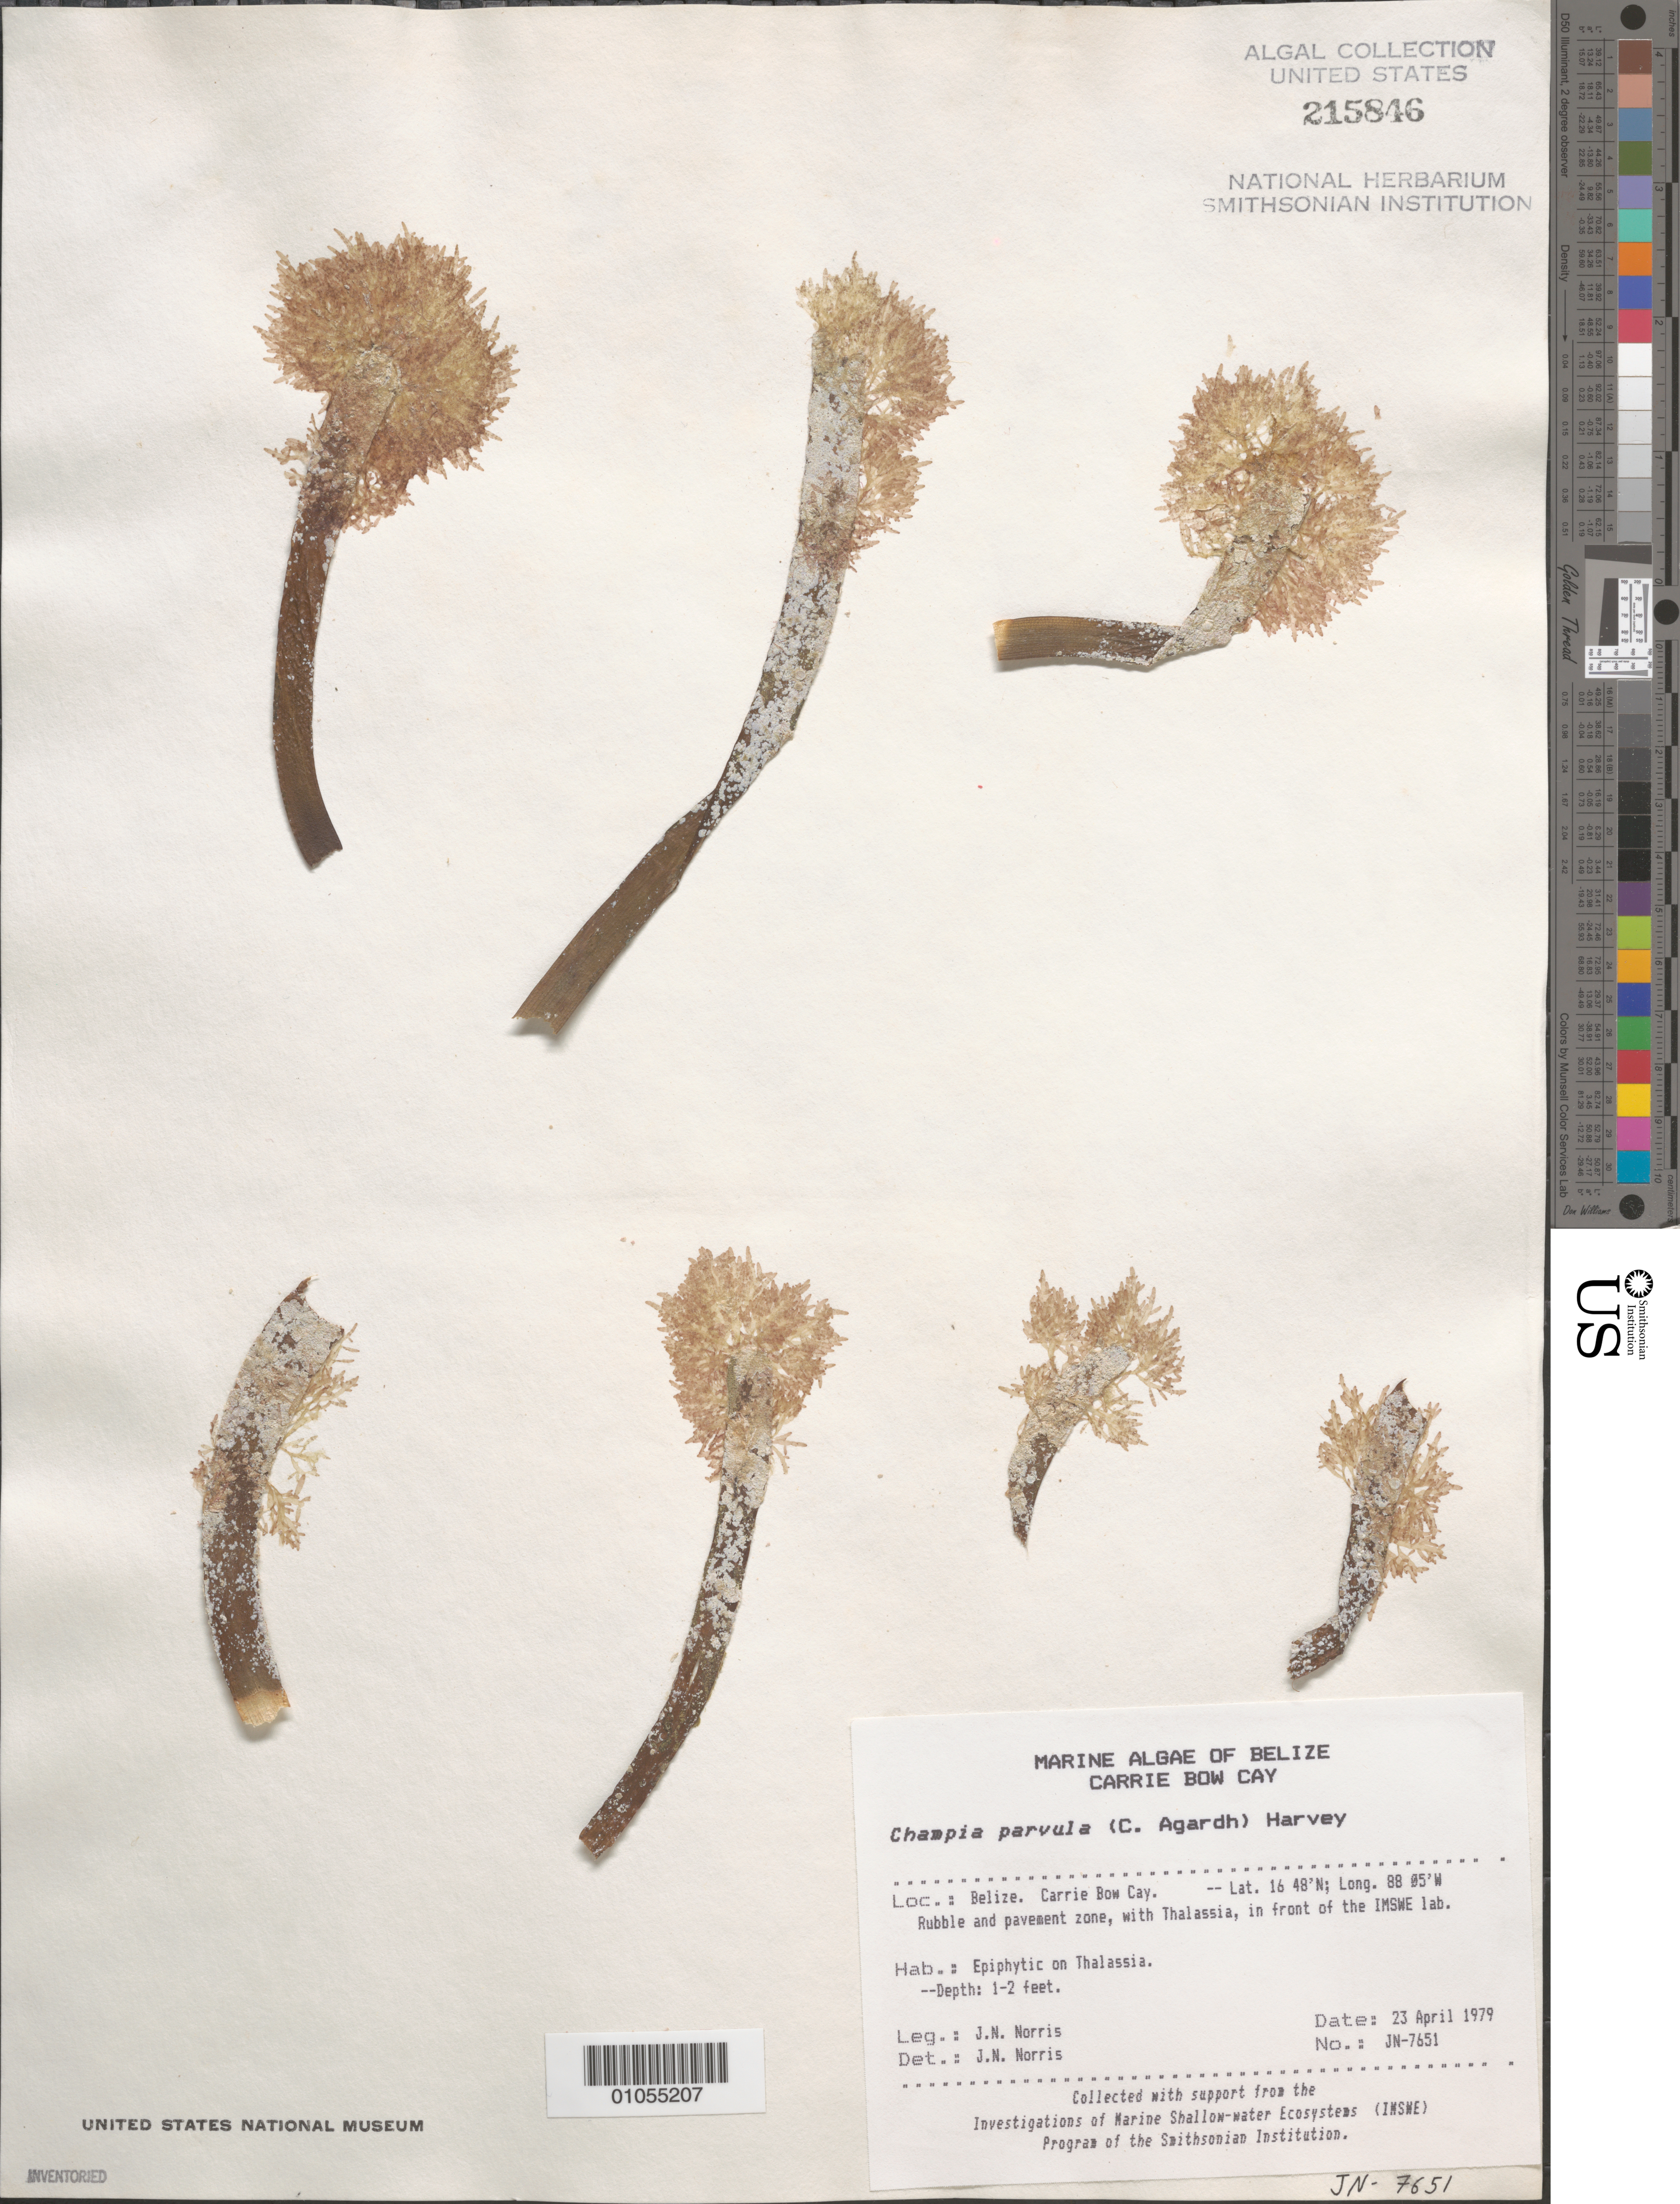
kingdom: Plantae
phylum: Rhodophyta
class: Florideophyceae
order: Rhodymeniales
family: Champiaceae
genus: Champia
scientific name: Champia parvula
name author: (C. Agardh) Harv.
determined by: Norris, James N.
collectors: J. N. Norris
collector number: JN-7651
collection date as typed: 23 Apr 1979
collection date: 1979-04-23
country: Belize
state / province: Stann Creek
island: Carrie Bow Cay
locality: Rubble and pavement zone in front of IMSWE laboratory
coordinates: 16 48'N, 88 05'W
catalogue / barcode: US 215846